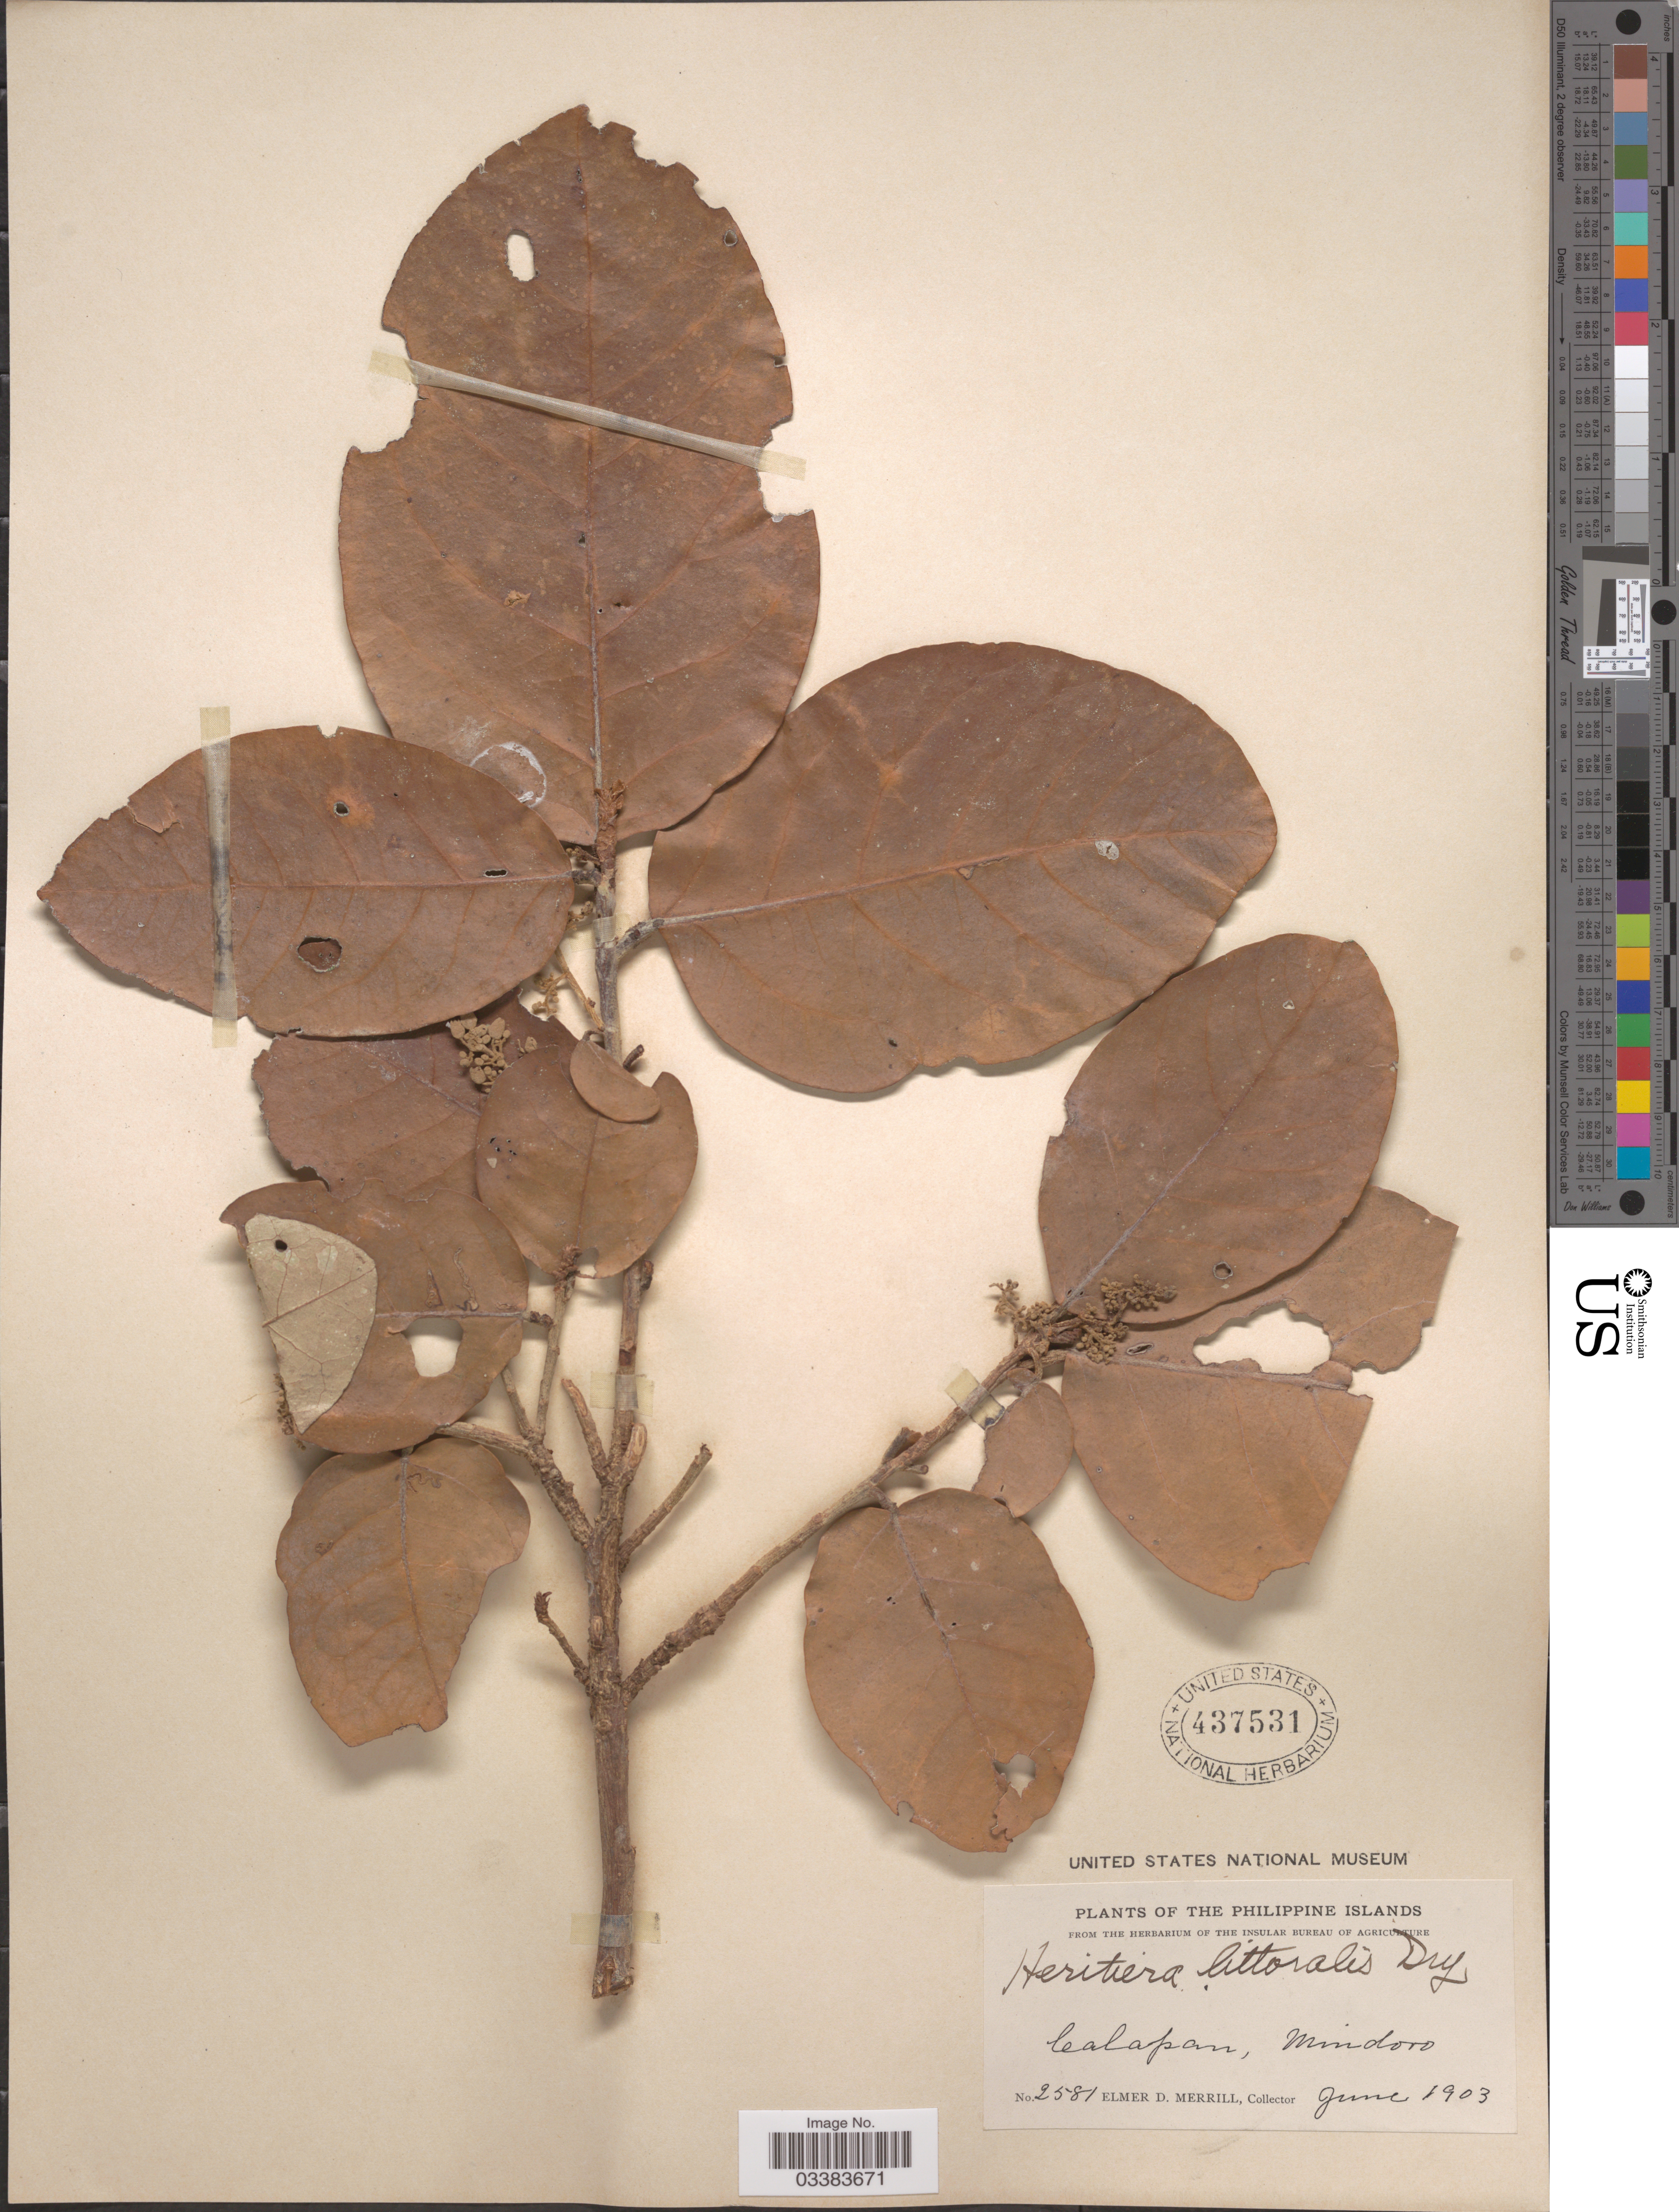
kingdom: Plantae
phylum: Tracheophyta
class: Magnoliopsida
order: Malvales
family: Malvaceae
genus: Heritiera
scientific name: Heritiera littoralis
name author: Aiton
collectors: E. D. Merrill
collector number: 2581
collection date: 1903-06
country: Philippines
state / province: Mimaropa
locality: Calapan, Mindoro.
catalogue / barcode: US 437531